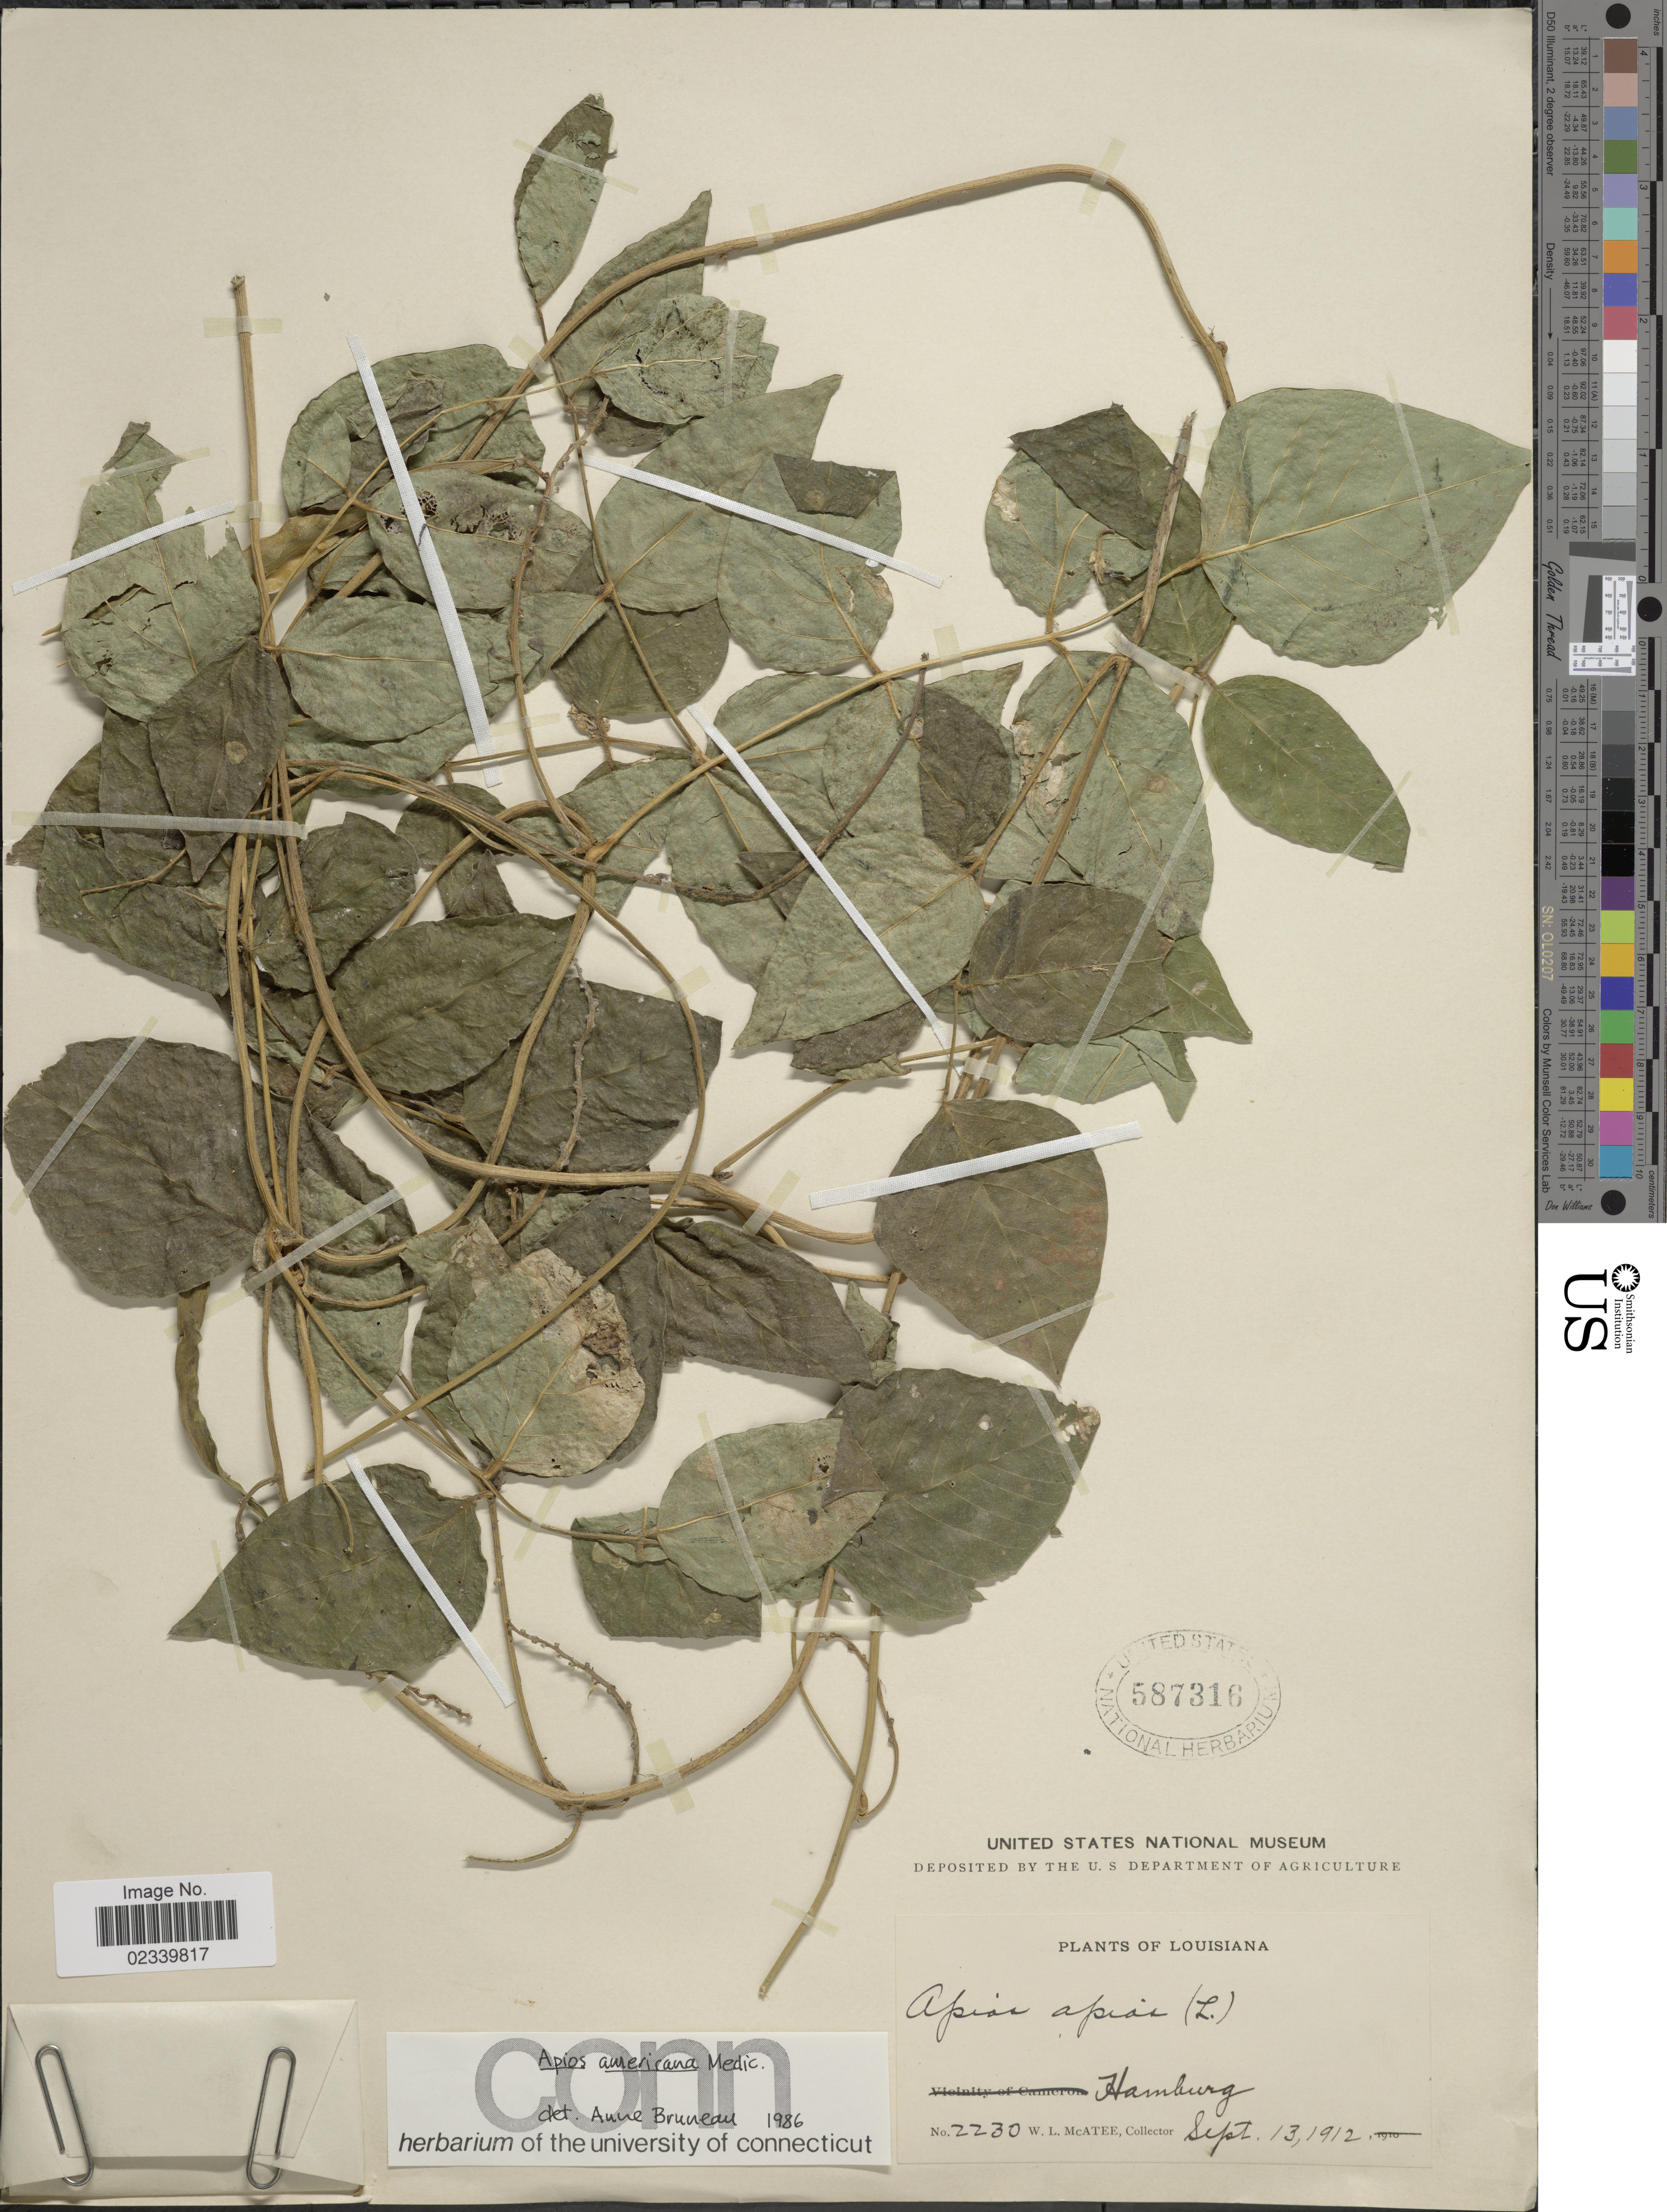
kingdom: Plantae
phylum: Tracheophyta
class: Magnoliopsida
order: Fabales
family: Fabaceae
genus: Apios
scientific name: Apios americana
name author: Medik.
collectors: W. McAtee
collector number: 2230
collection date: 1912-09-13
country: United States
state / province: Louisiana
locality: Louisiana. Hamburg.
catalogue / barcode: US 587316